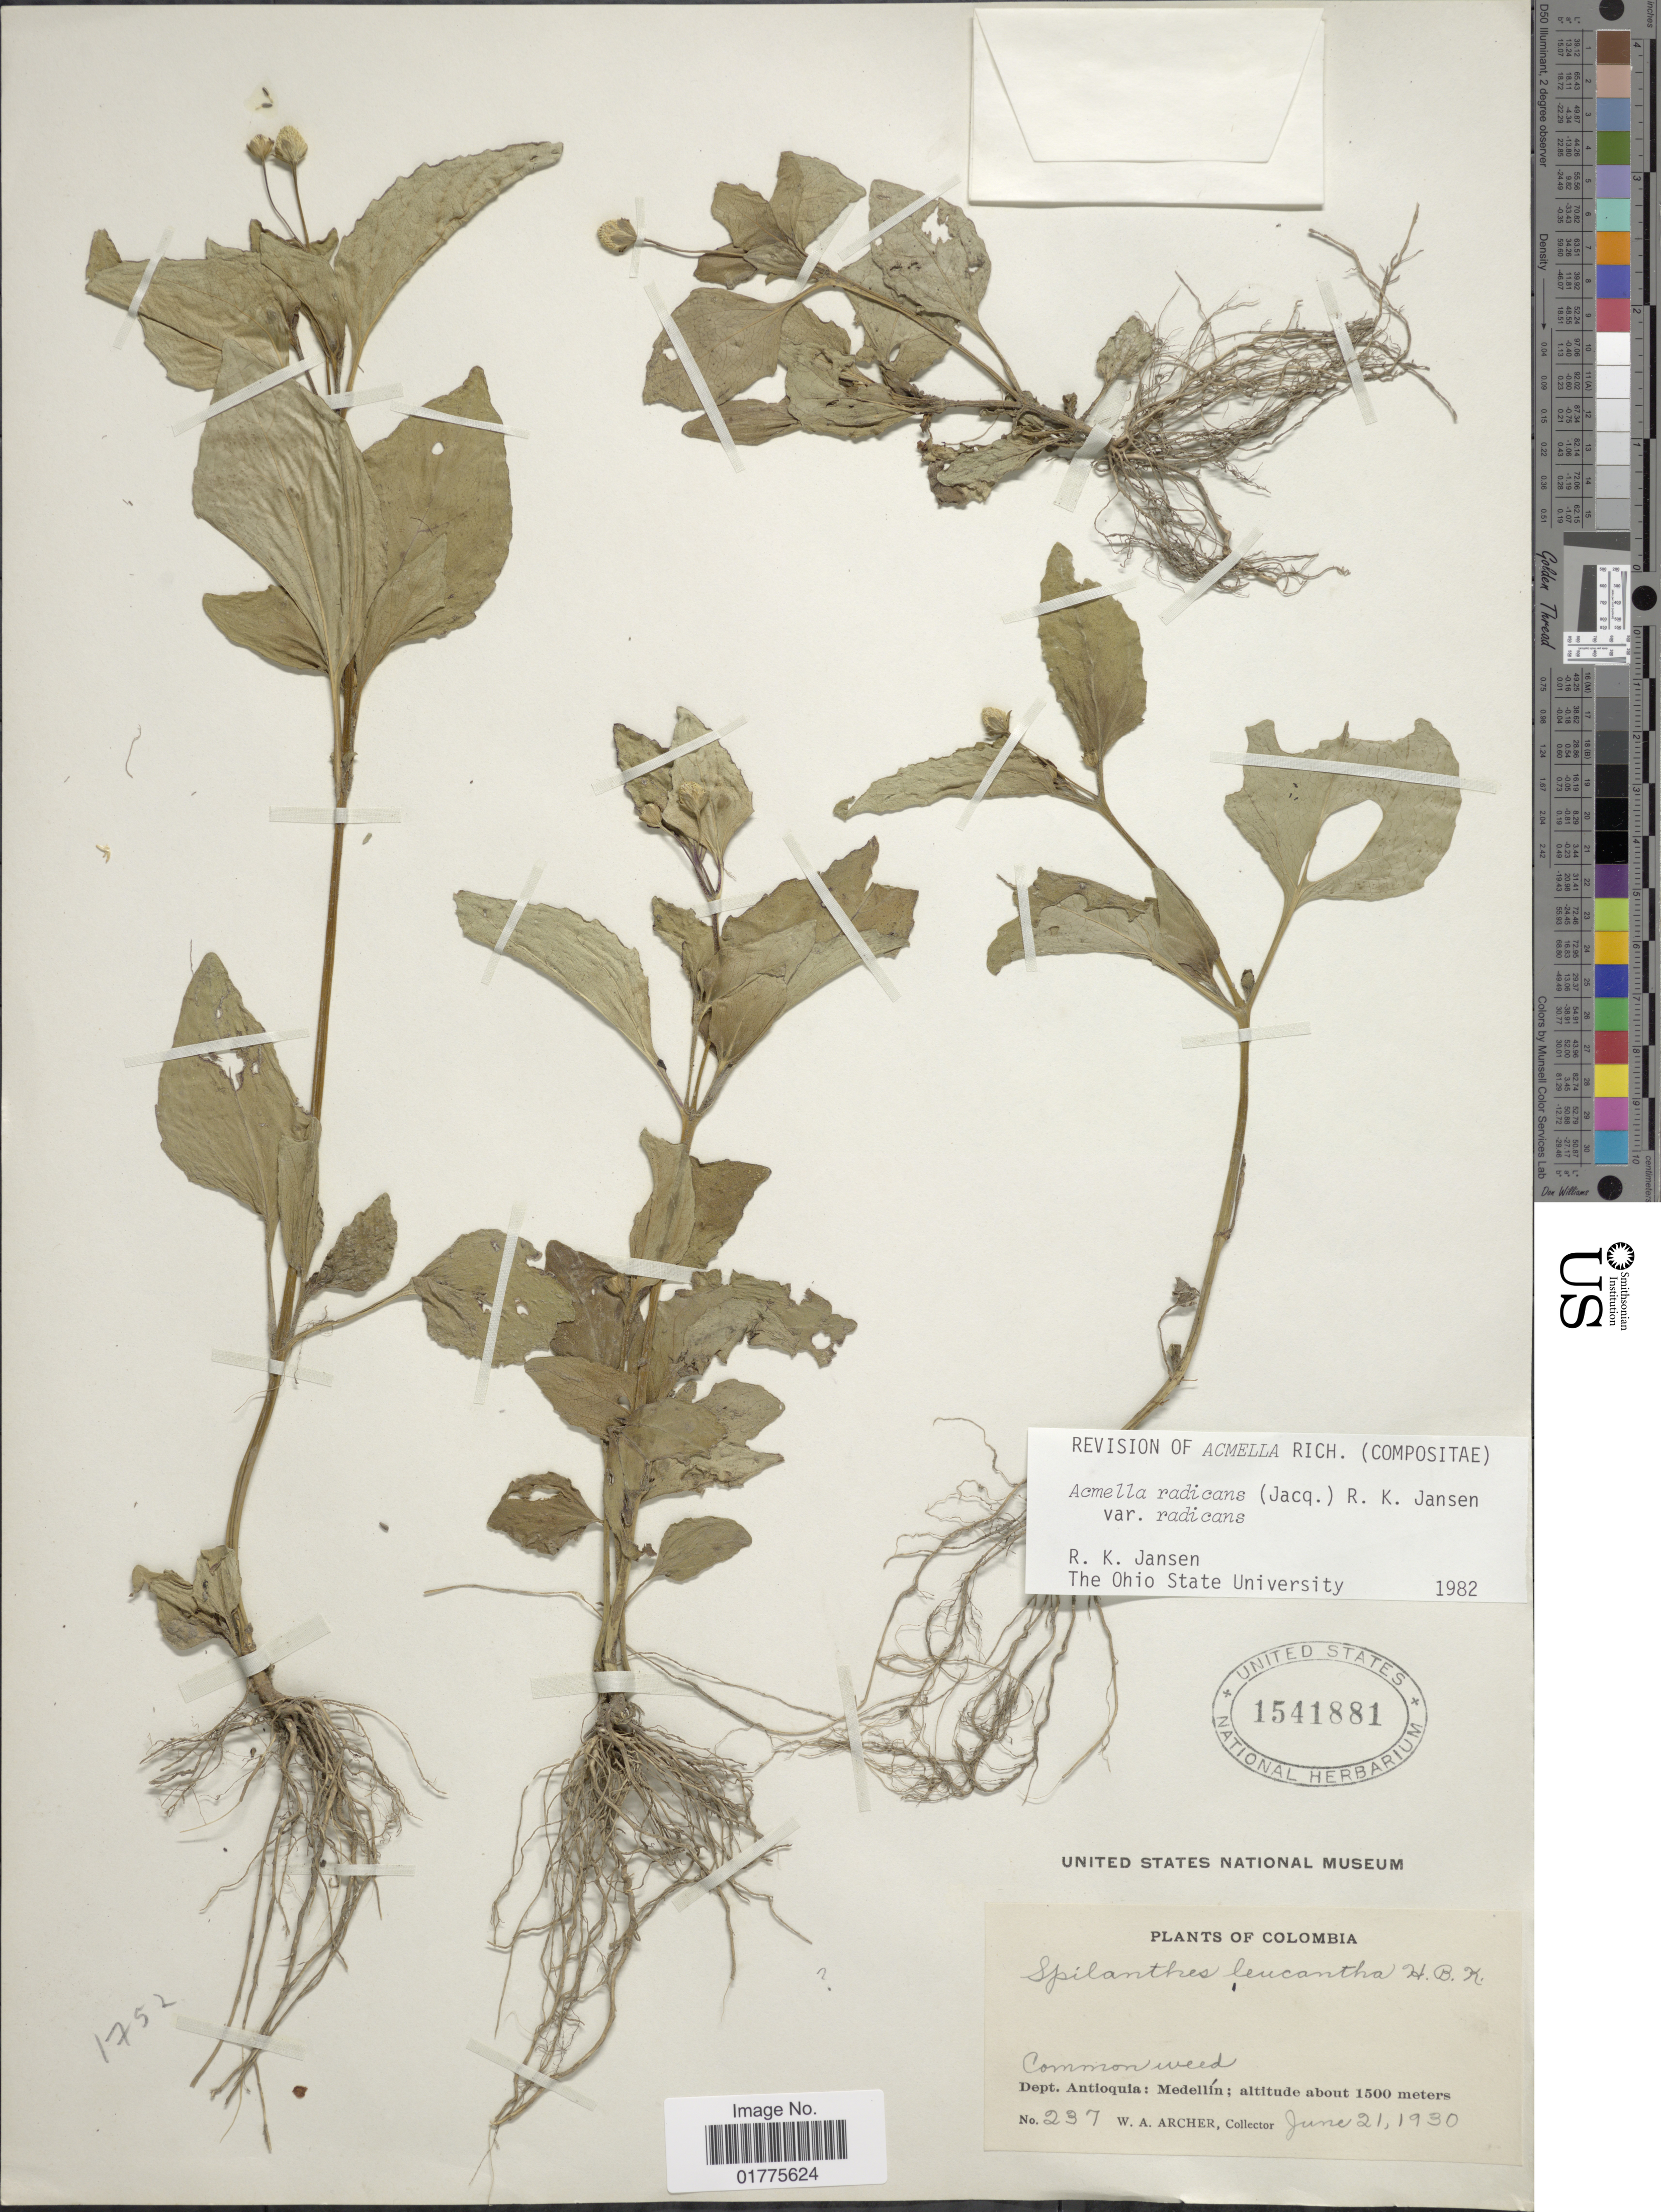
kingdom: Plantae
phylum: Tracheophyta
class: Magnoliopsida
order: Asterales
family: Asteraceae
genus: Acmella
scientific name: Acmella radicans var. radicans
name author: (Jacq.) R.K. Jansen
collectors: W. A. Archer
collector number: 237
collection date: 1930-06-21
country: Colombia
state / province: Antioquia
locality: Medellin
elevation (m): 1500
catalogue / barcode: US 1541881